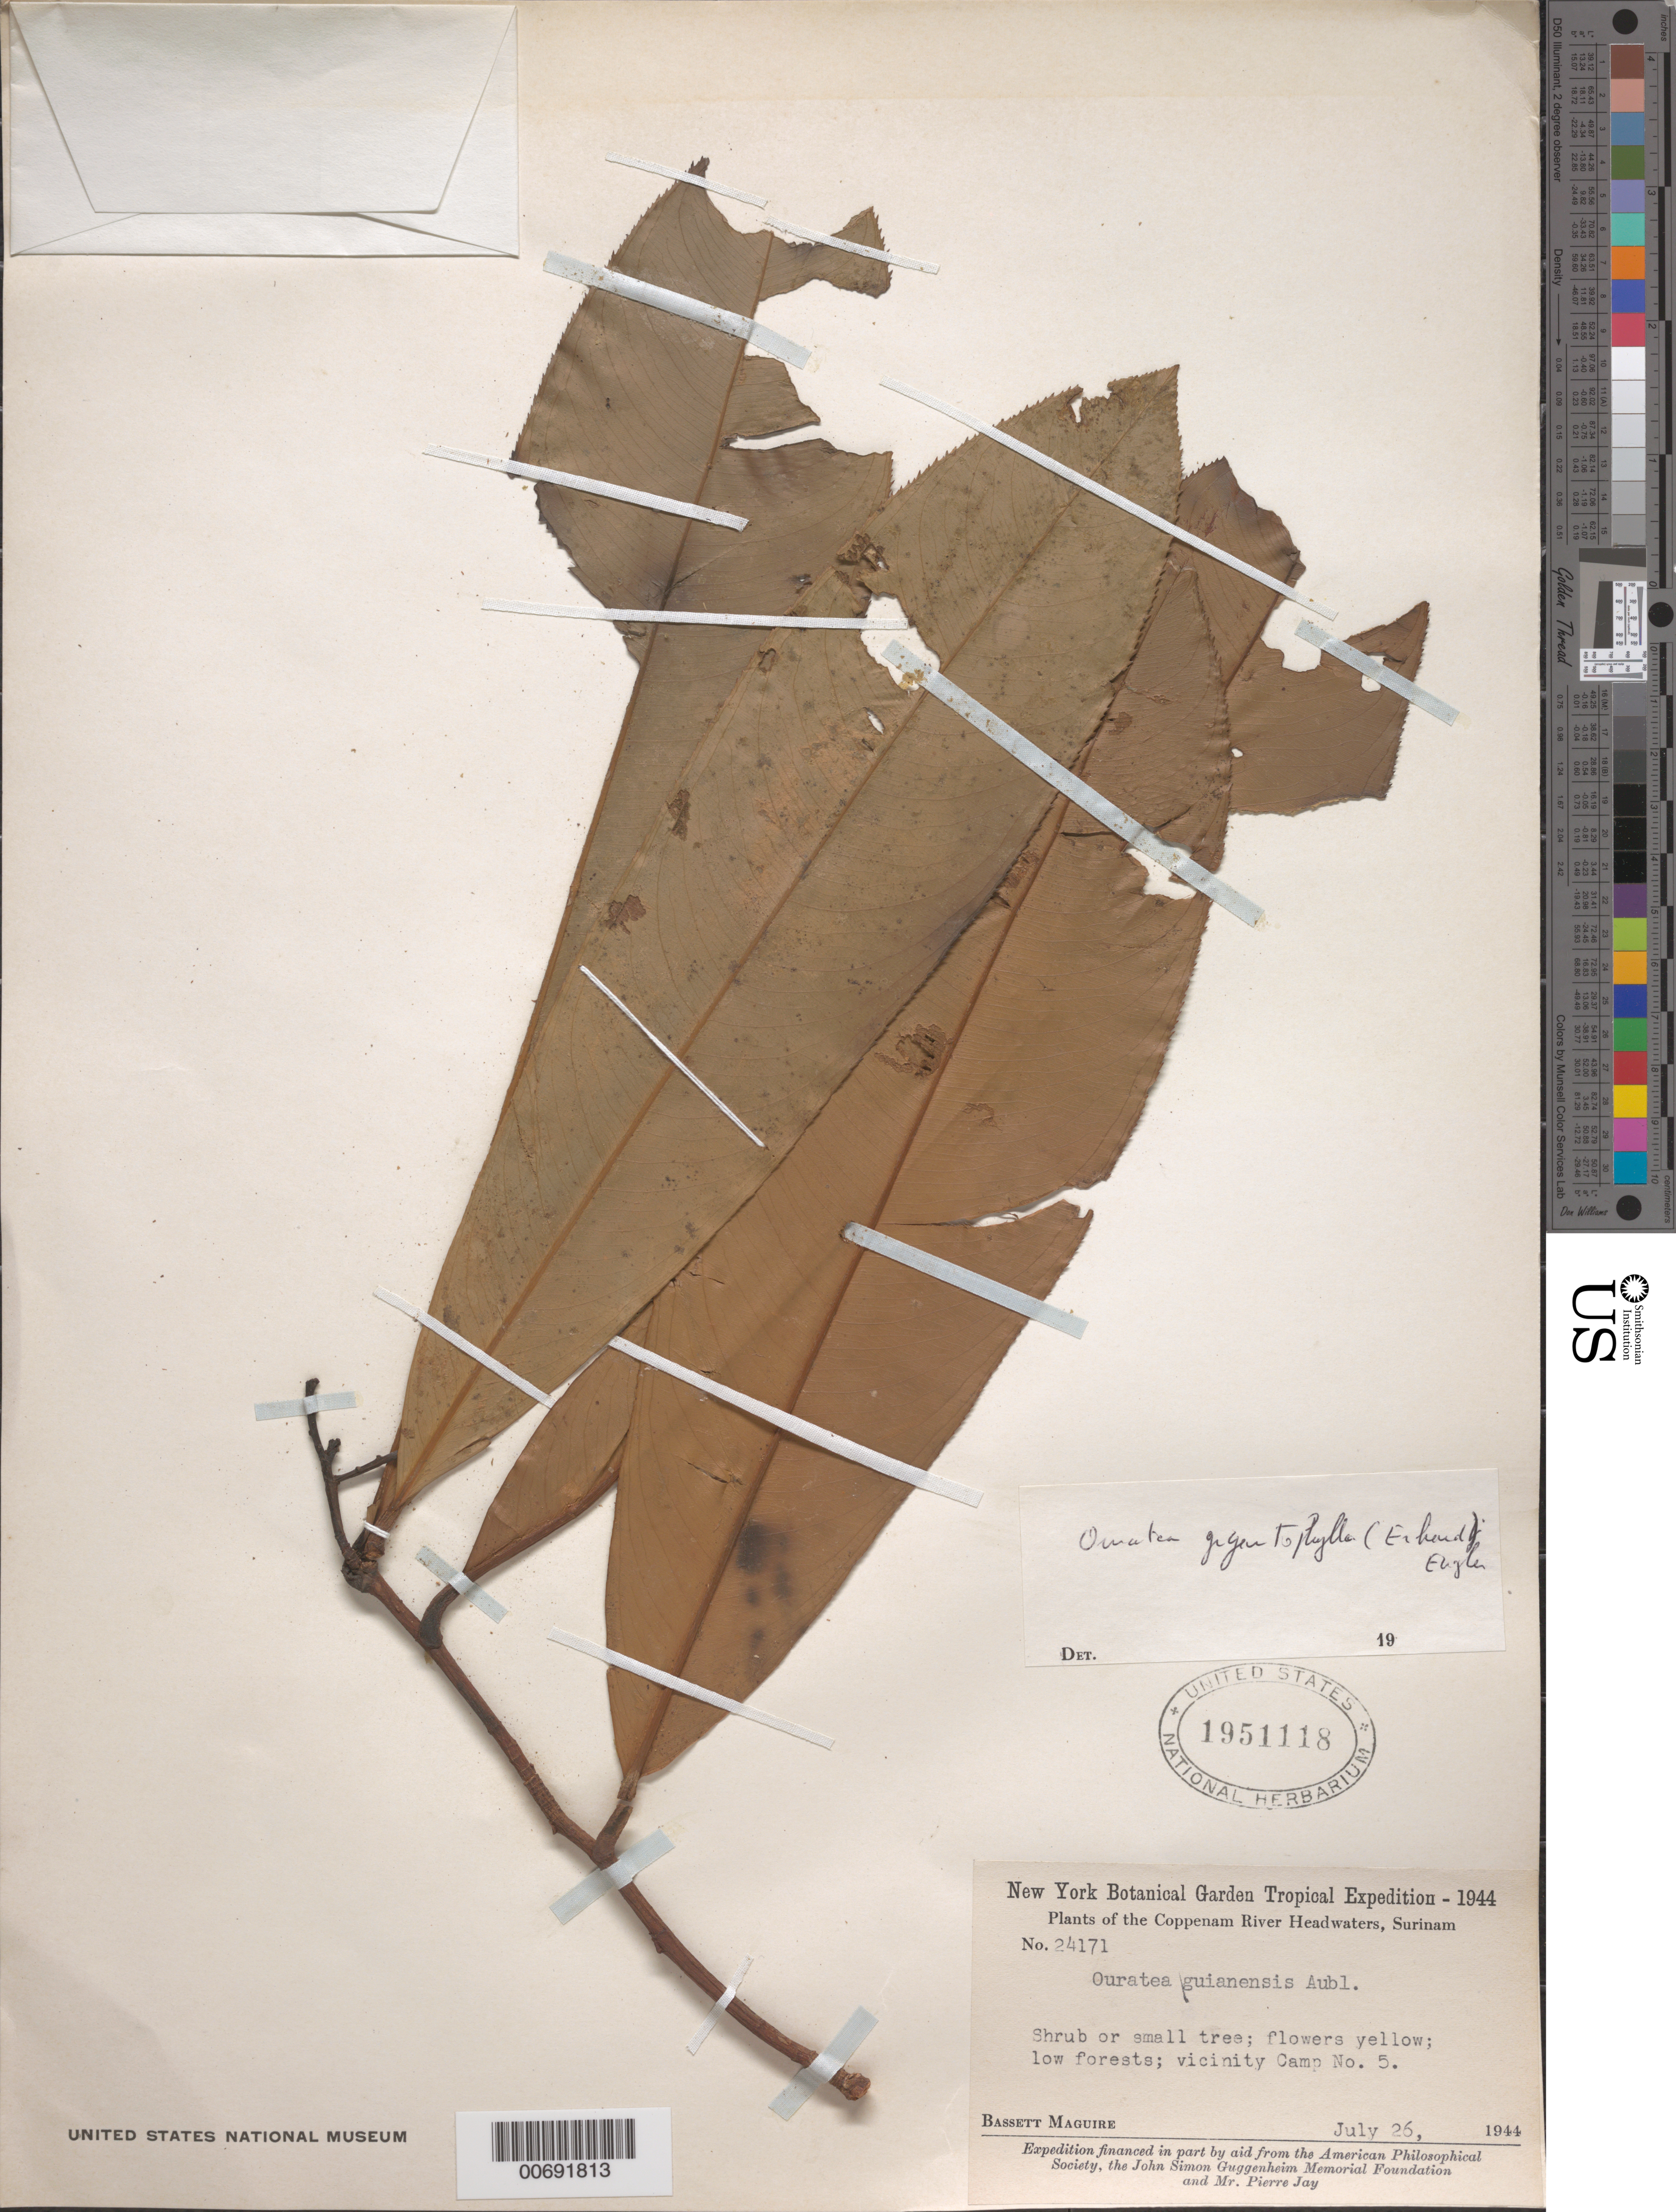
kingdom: Plantae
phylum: Tracheophyta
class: Magnoliopsida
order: Malpighiales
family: Ochnaceae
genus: Ouratea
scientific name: Ouratea gigantophylla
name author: (Erhard) Engl.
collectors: B. Maguire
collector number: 24171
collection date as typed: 26-Jul-44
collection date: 1944-07-26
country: Suriname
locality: Coppename River Headwaters, Camp 5, vic.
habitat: Low forests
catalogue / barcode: US 1951118